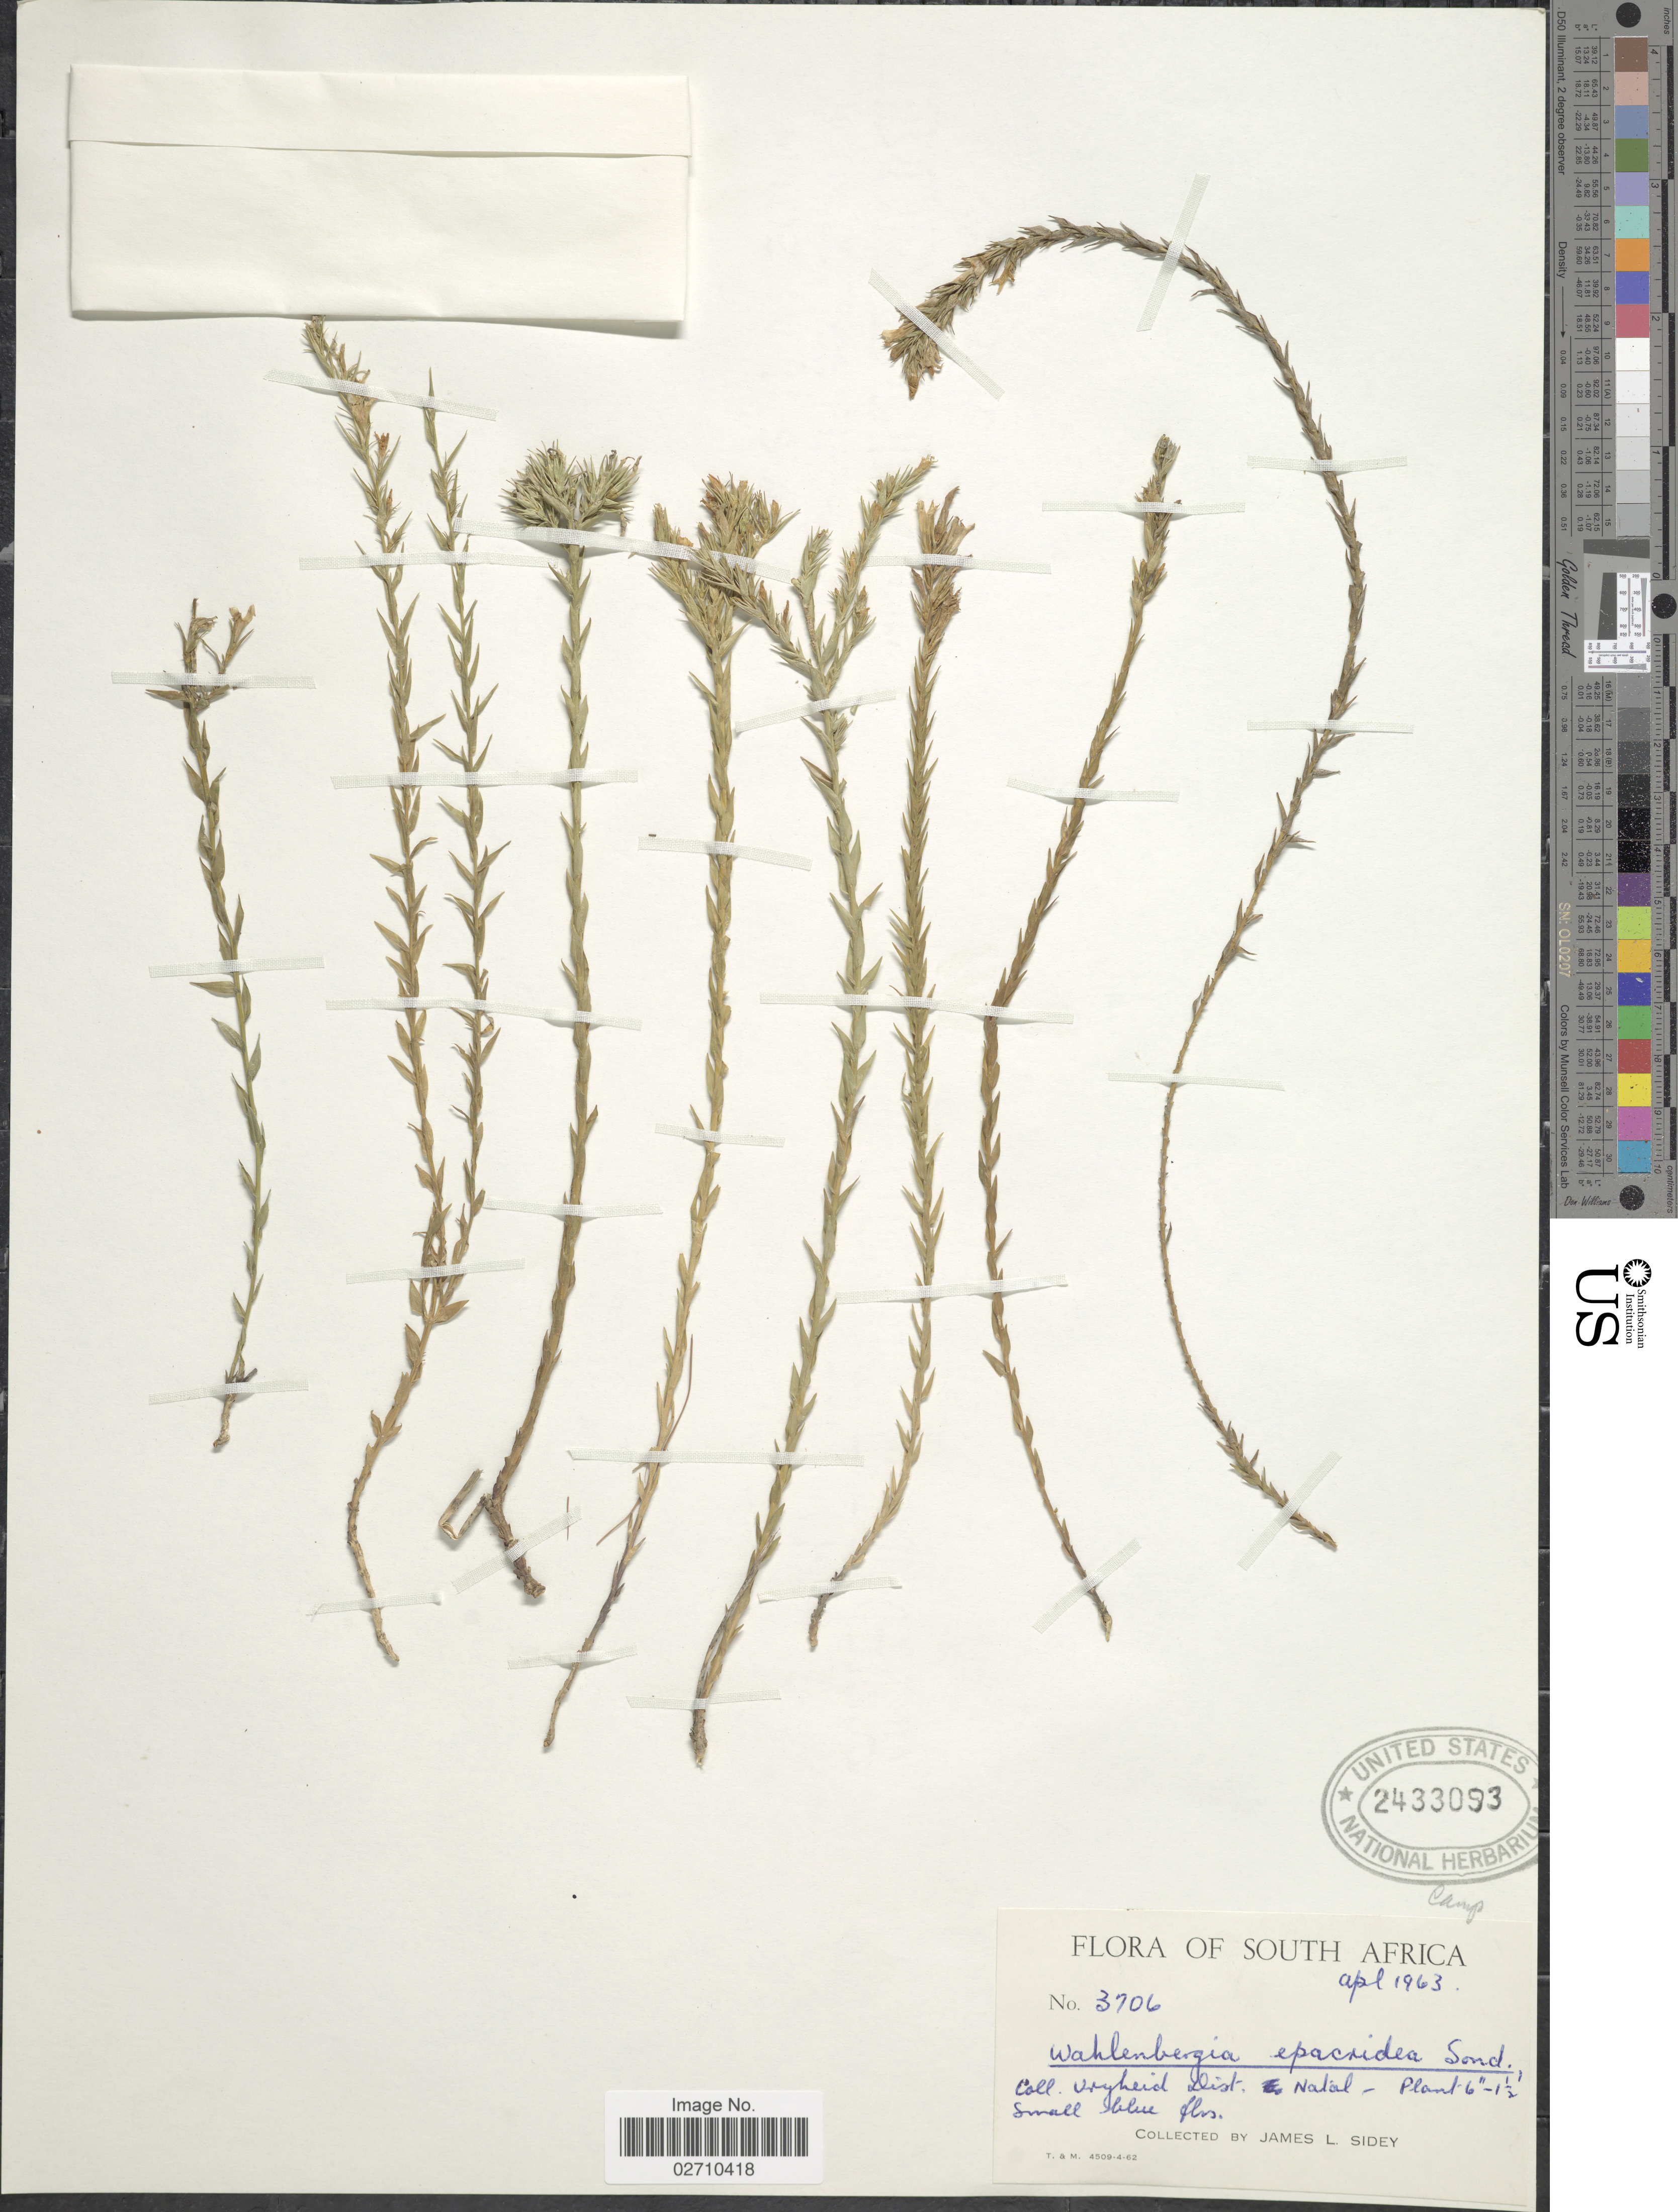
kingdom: Plantae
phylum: Tracheophyta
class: Magnoliopsida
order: Asterales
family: Campanulaceae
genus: Wahlenbergia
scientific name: Wahlenbergia epacridea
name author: Sond.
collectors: J. L. Sidey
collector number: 3706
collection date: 1963-04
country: South Africa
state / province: KwaZulu-Natal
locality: Vryheid Dist. Natal.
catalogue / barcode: US 2433093